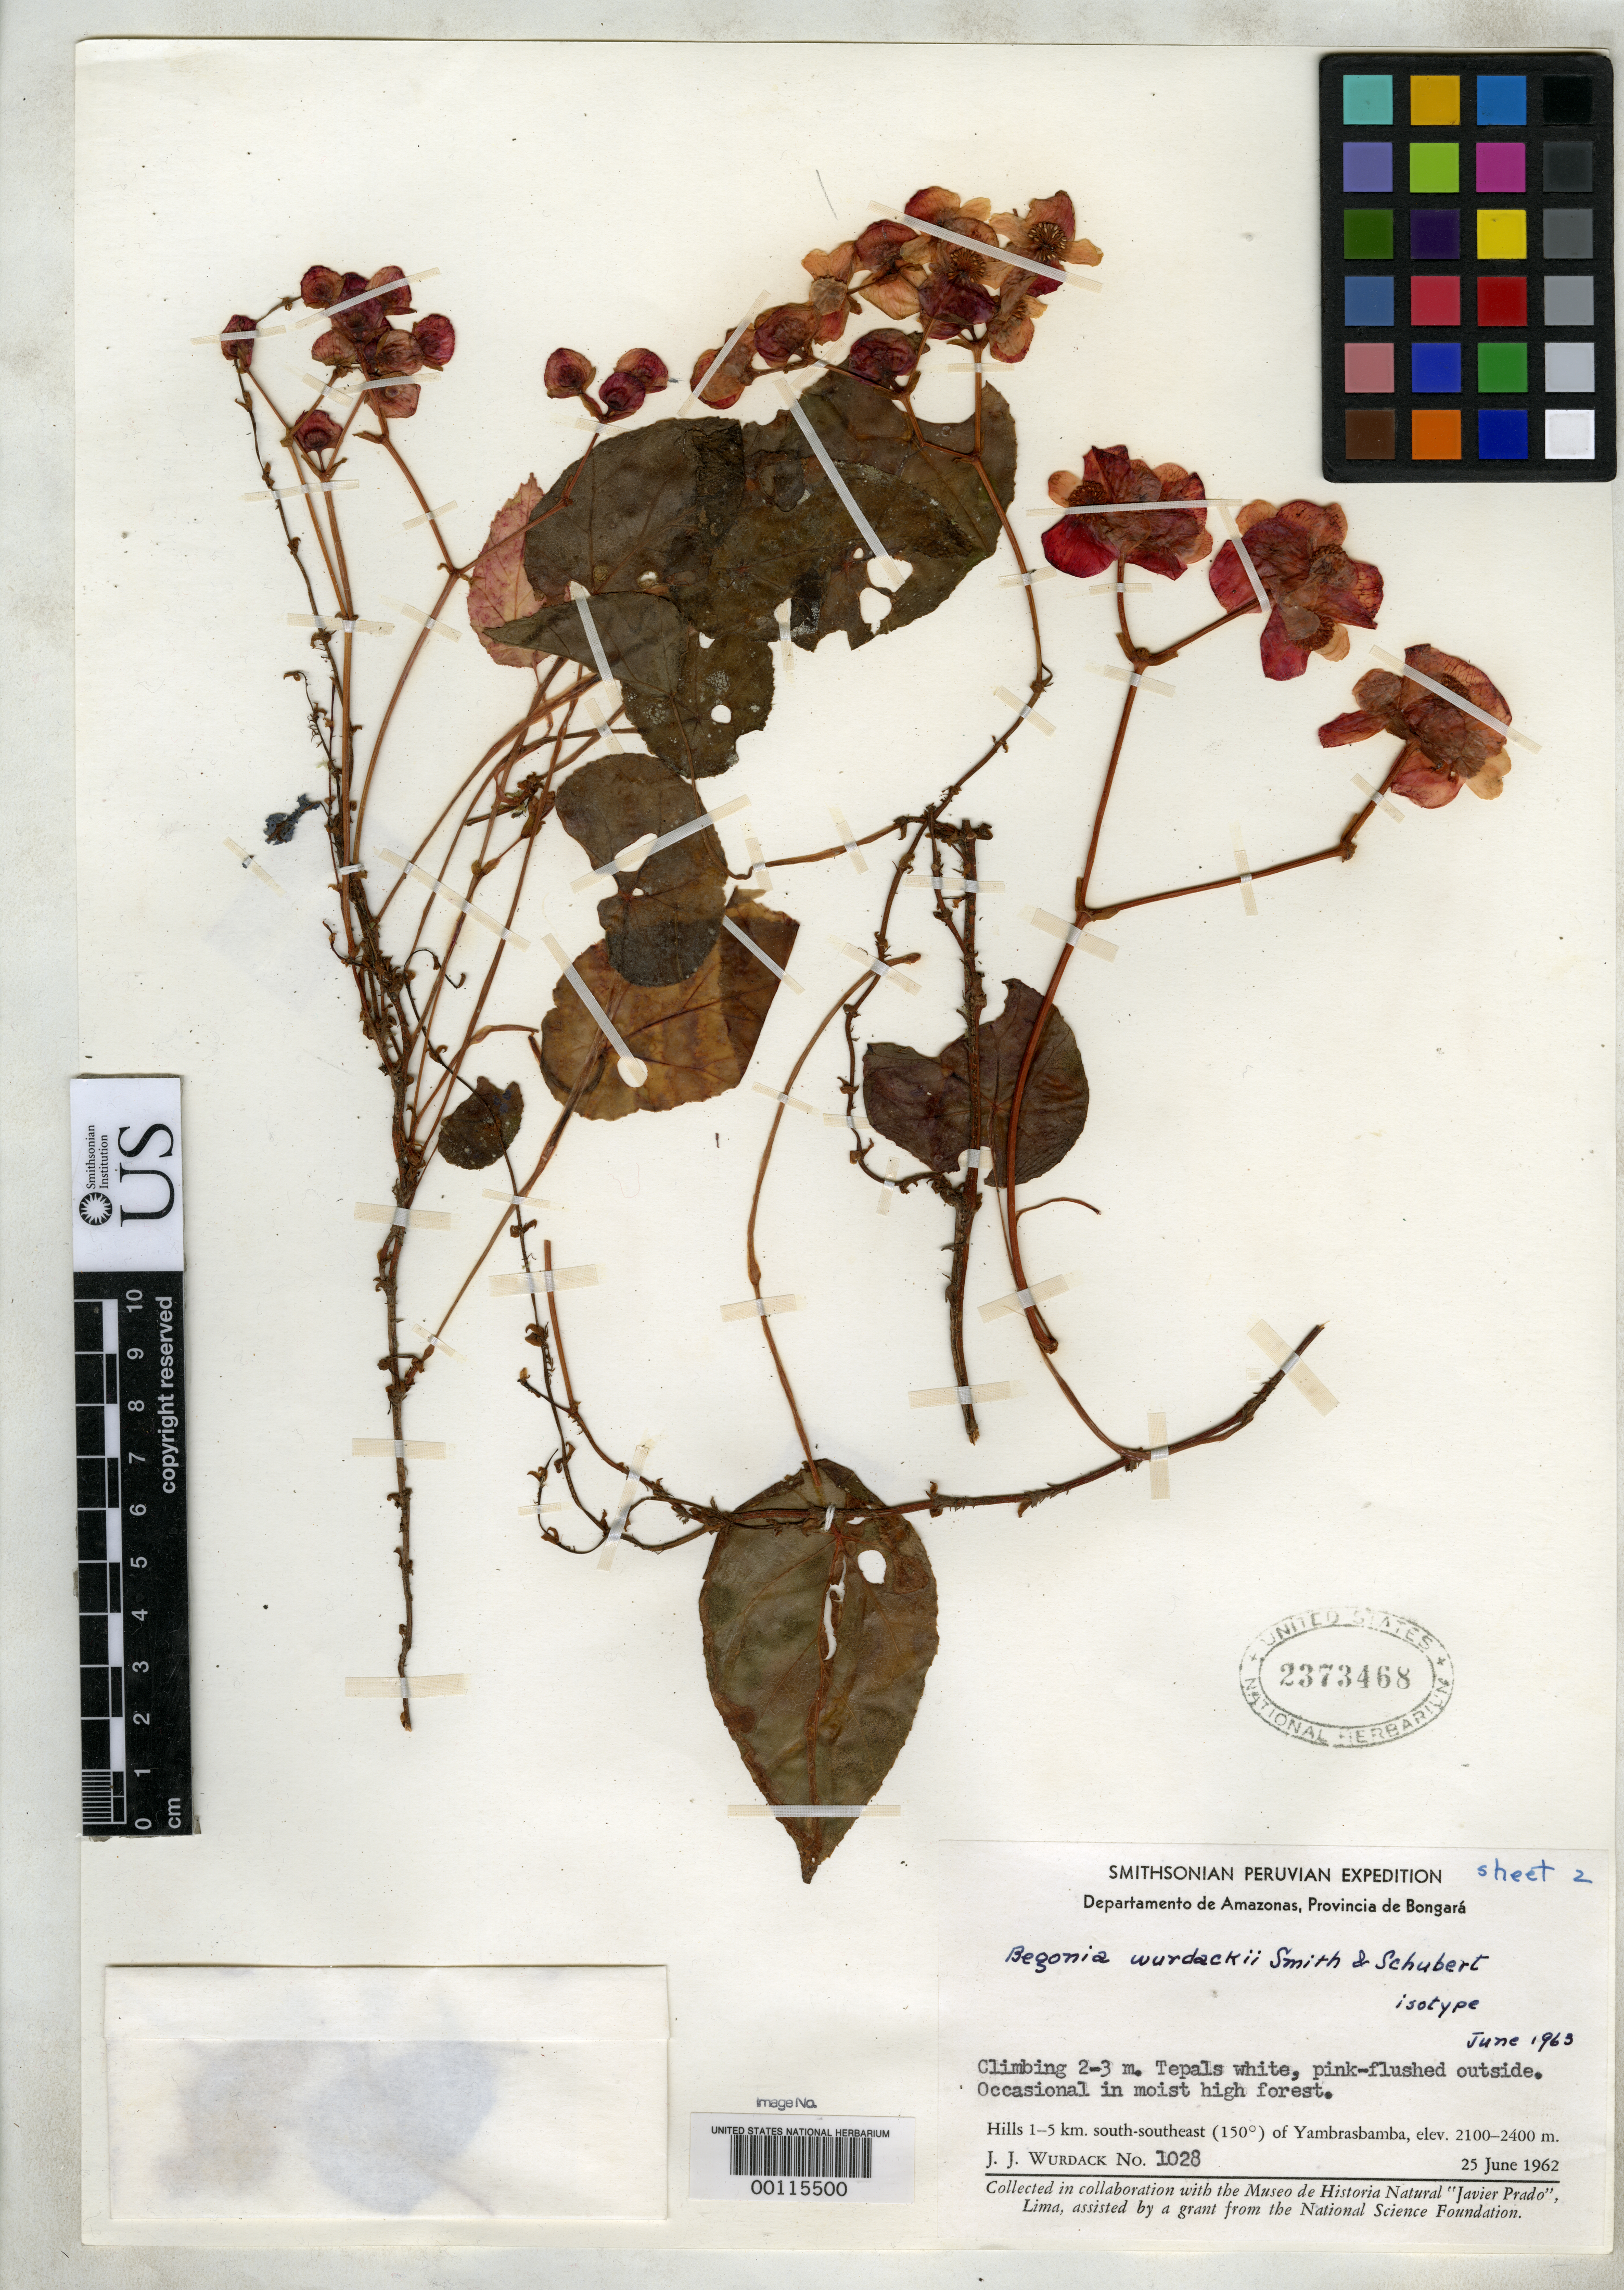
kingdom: Plantae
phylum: Tracheophyta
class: Magnoliopsida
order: Cucurbitales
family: Begoniaceae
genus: Begonia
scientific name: Begonia wurdackii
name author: L.B. Sm. & B.G. Schub.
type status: Isotype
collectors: J. J. Wurdack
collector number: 1028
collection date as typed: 23 Jun 1962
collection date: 1962-06-23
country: Peru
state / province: Amazonas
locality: hills 1-5 km SSE of Yambrasbamba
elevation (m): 2100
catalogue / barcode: US 2373468